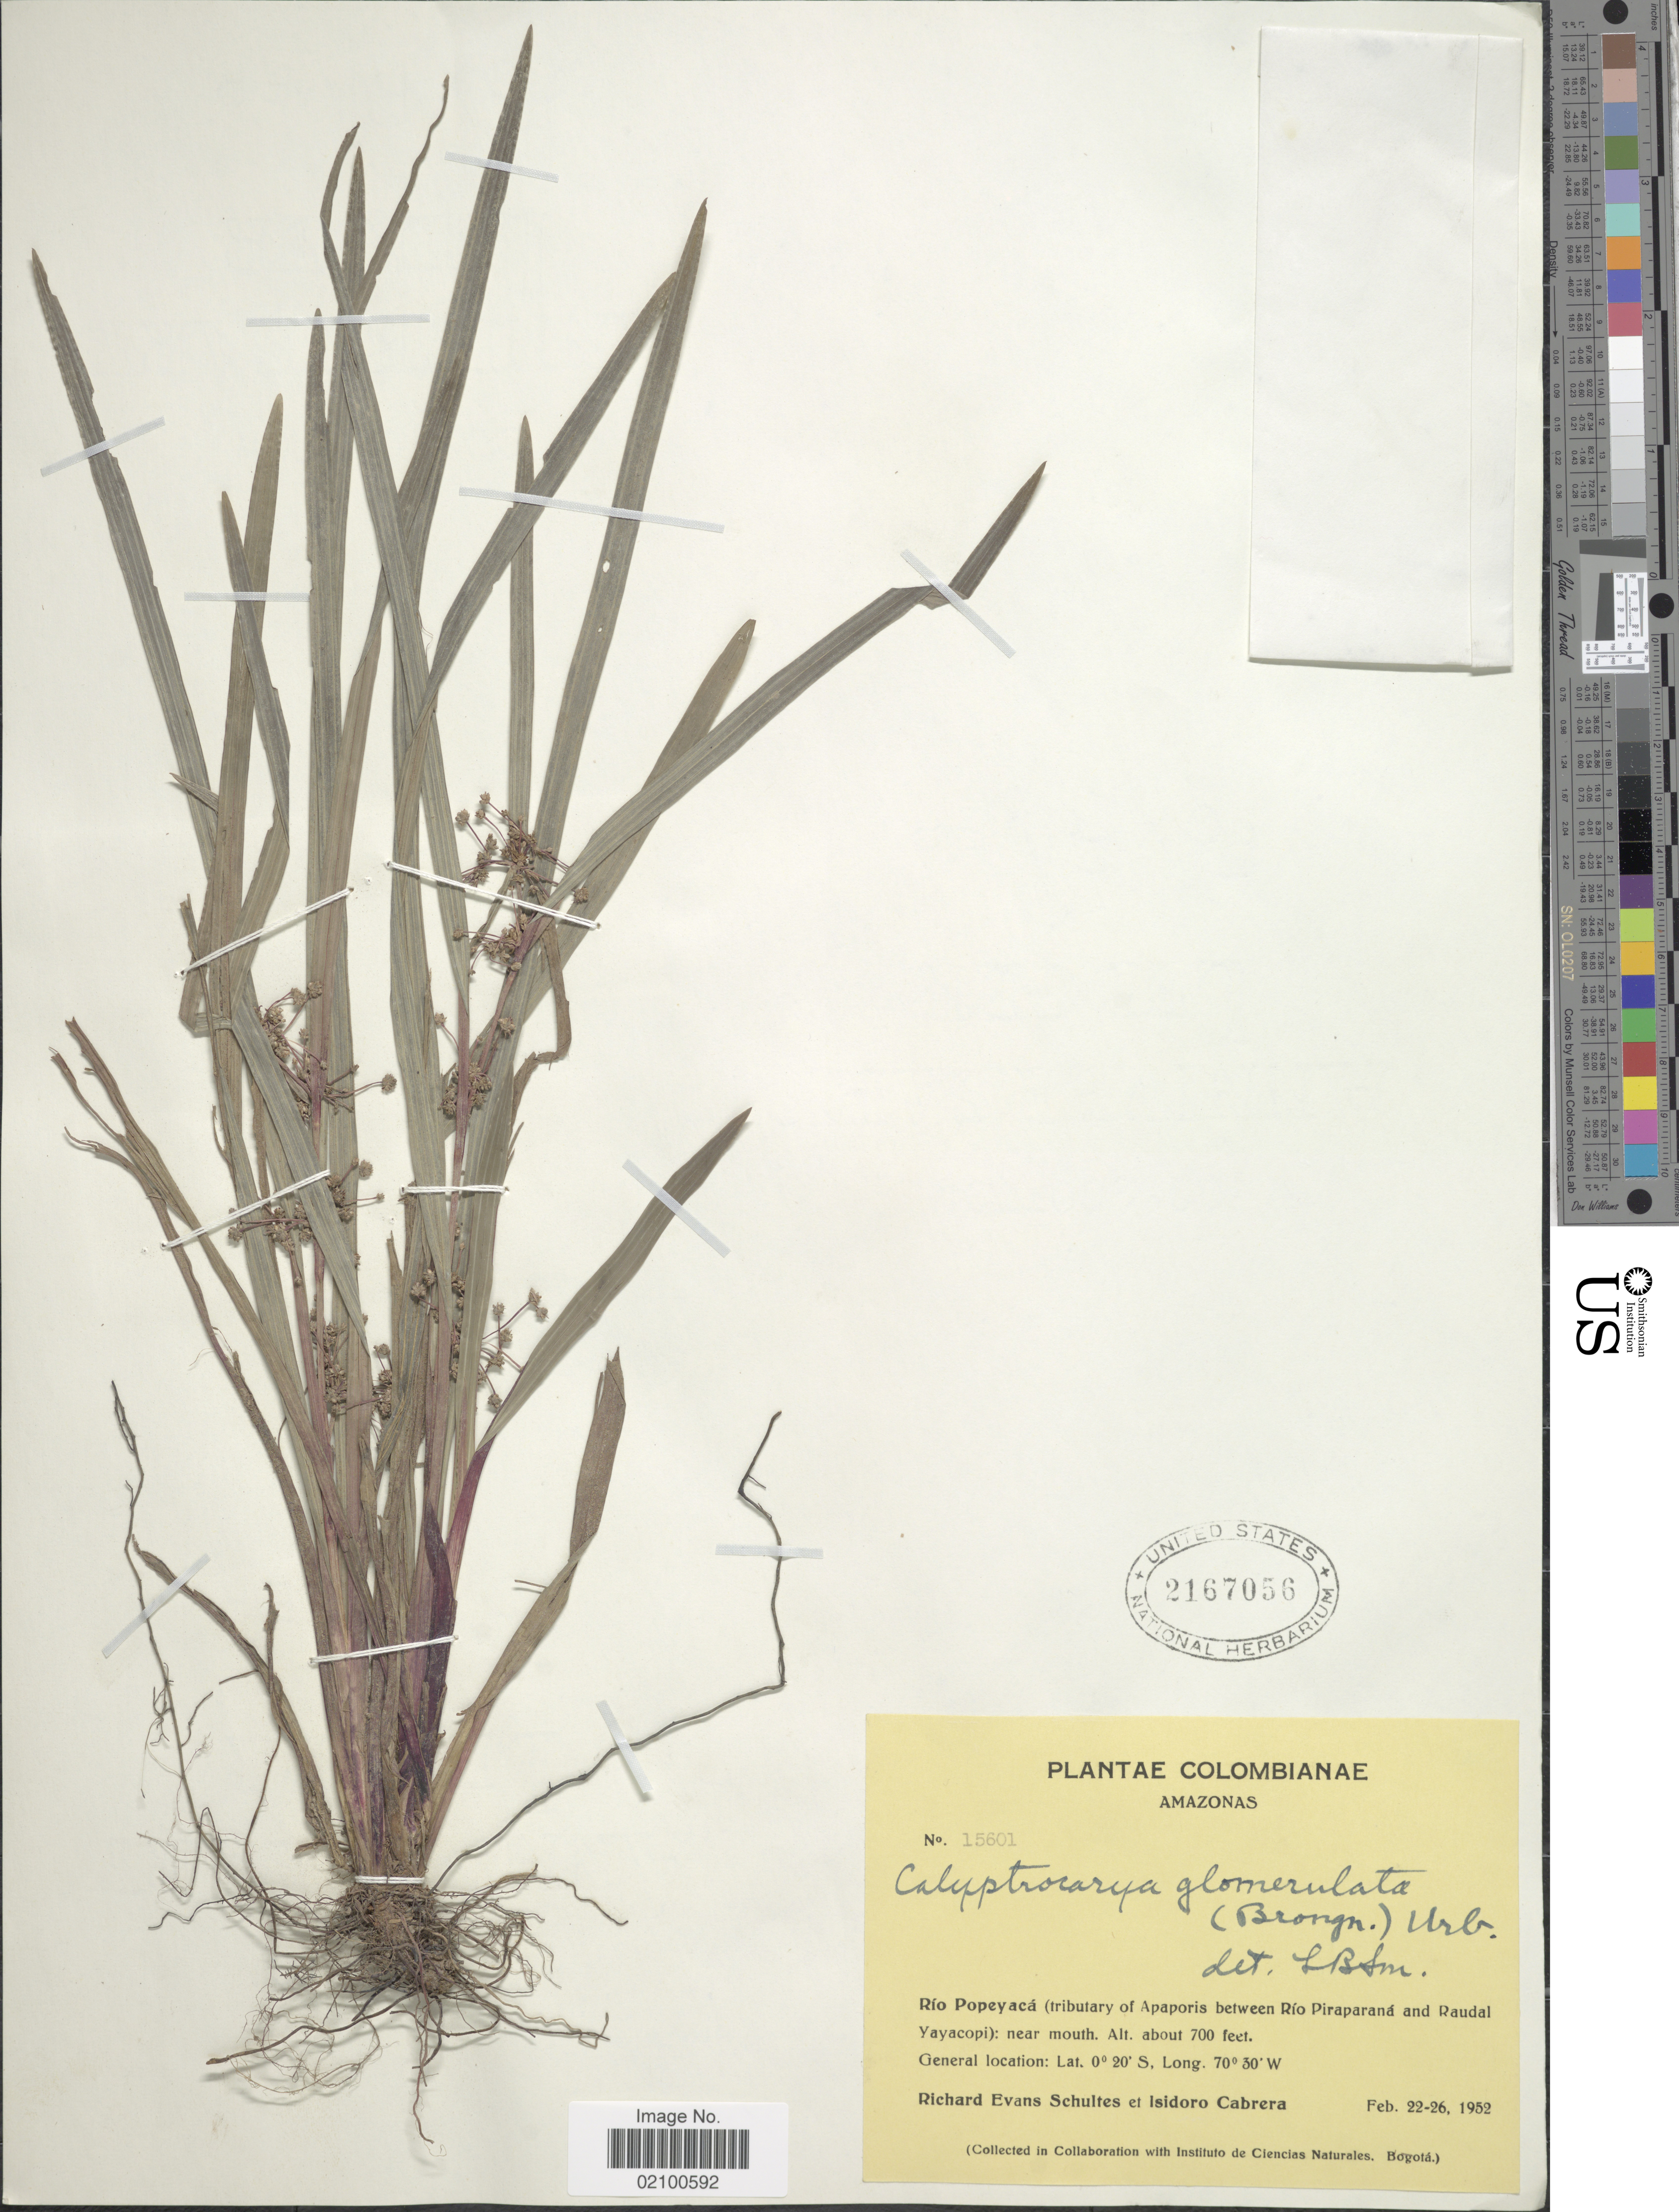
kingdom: Plantae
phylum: Tracheophyta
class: Liliopsida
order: Poales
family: Cyperaceae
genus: Calyptrocarya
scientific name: Calyptrocarya glomerulata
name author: (Brongn.) Urb.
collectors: R. E. Schultes & I. Cabrera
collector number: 15601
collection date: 1952-02-22/1952-02-26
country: Colombia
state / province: Amazônas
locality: Rio Popeyaca (tributary of Apaporis between Rio Piraparana and Raudal Yayacopi), near mouth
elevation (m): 213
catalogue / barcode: US 2167056